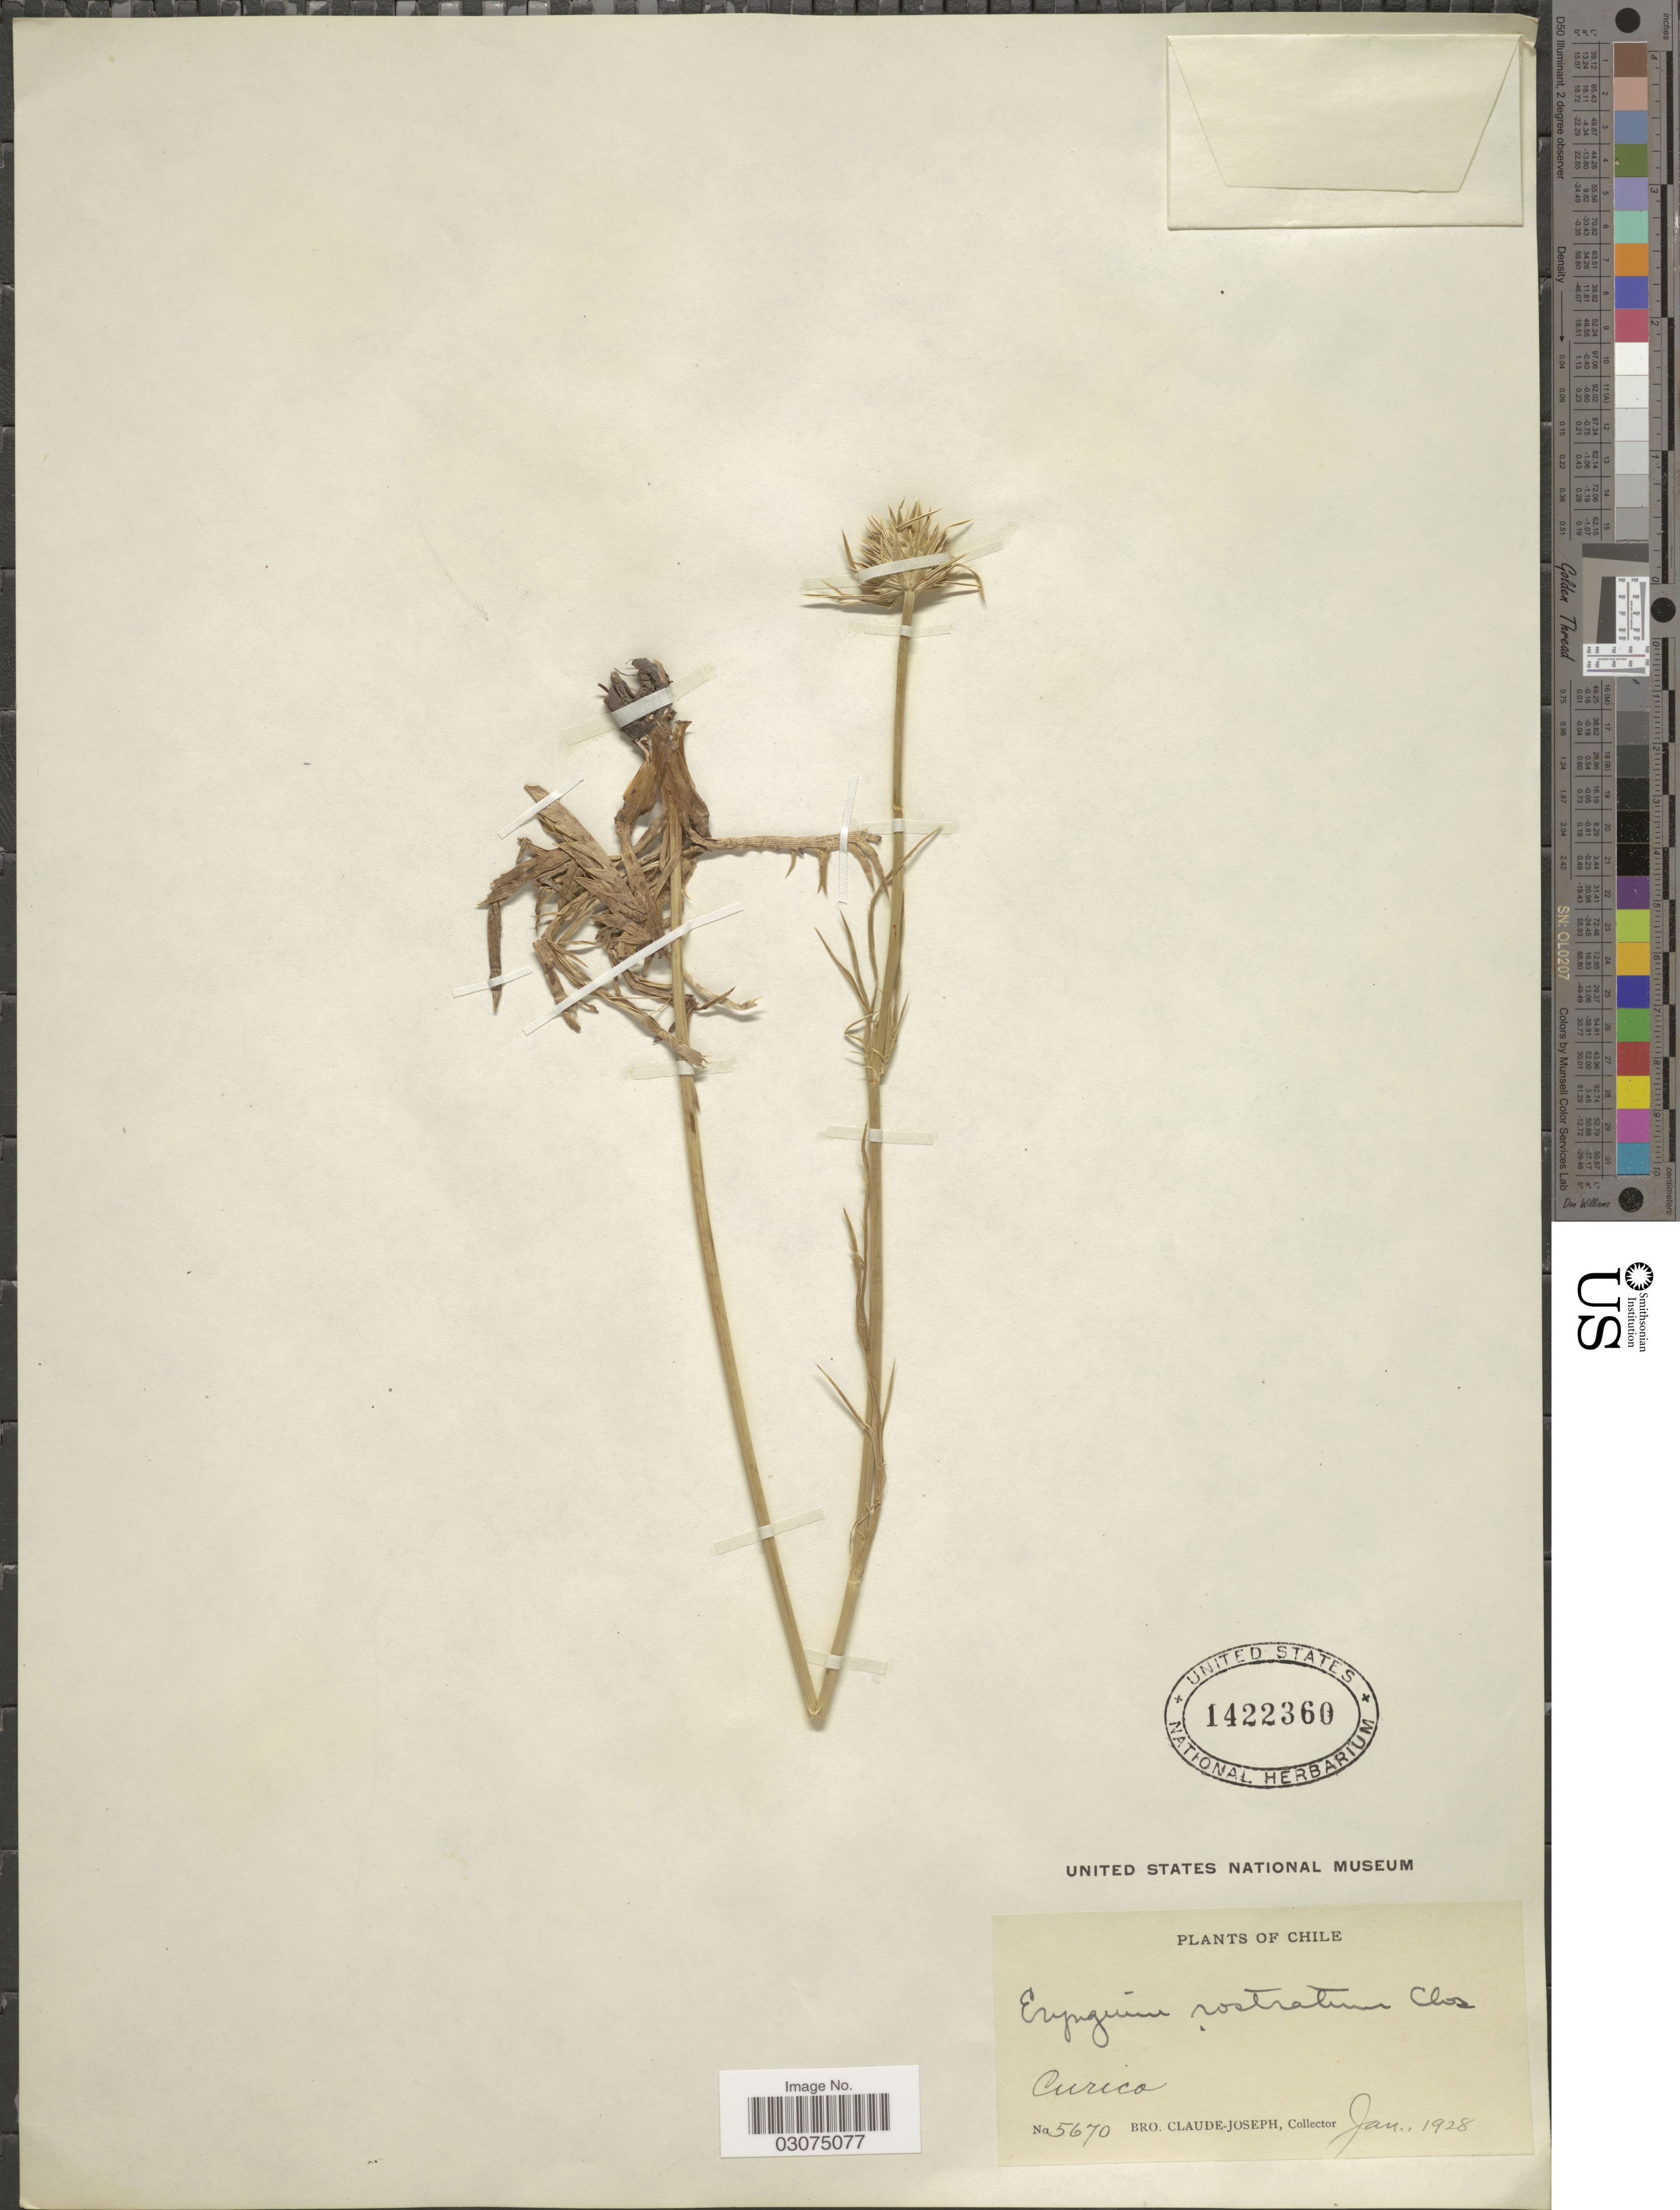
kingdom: Plantae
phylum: Tracheophyta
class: Magnoliopsida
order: Apiales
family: Apiaceae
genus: Eryngium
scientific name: Eryngium rostratum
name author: Cav.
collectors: Bro. Claude-Joseph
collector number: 5670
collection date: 1928-01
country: Chile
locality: Curico.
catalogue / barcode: US 1422360